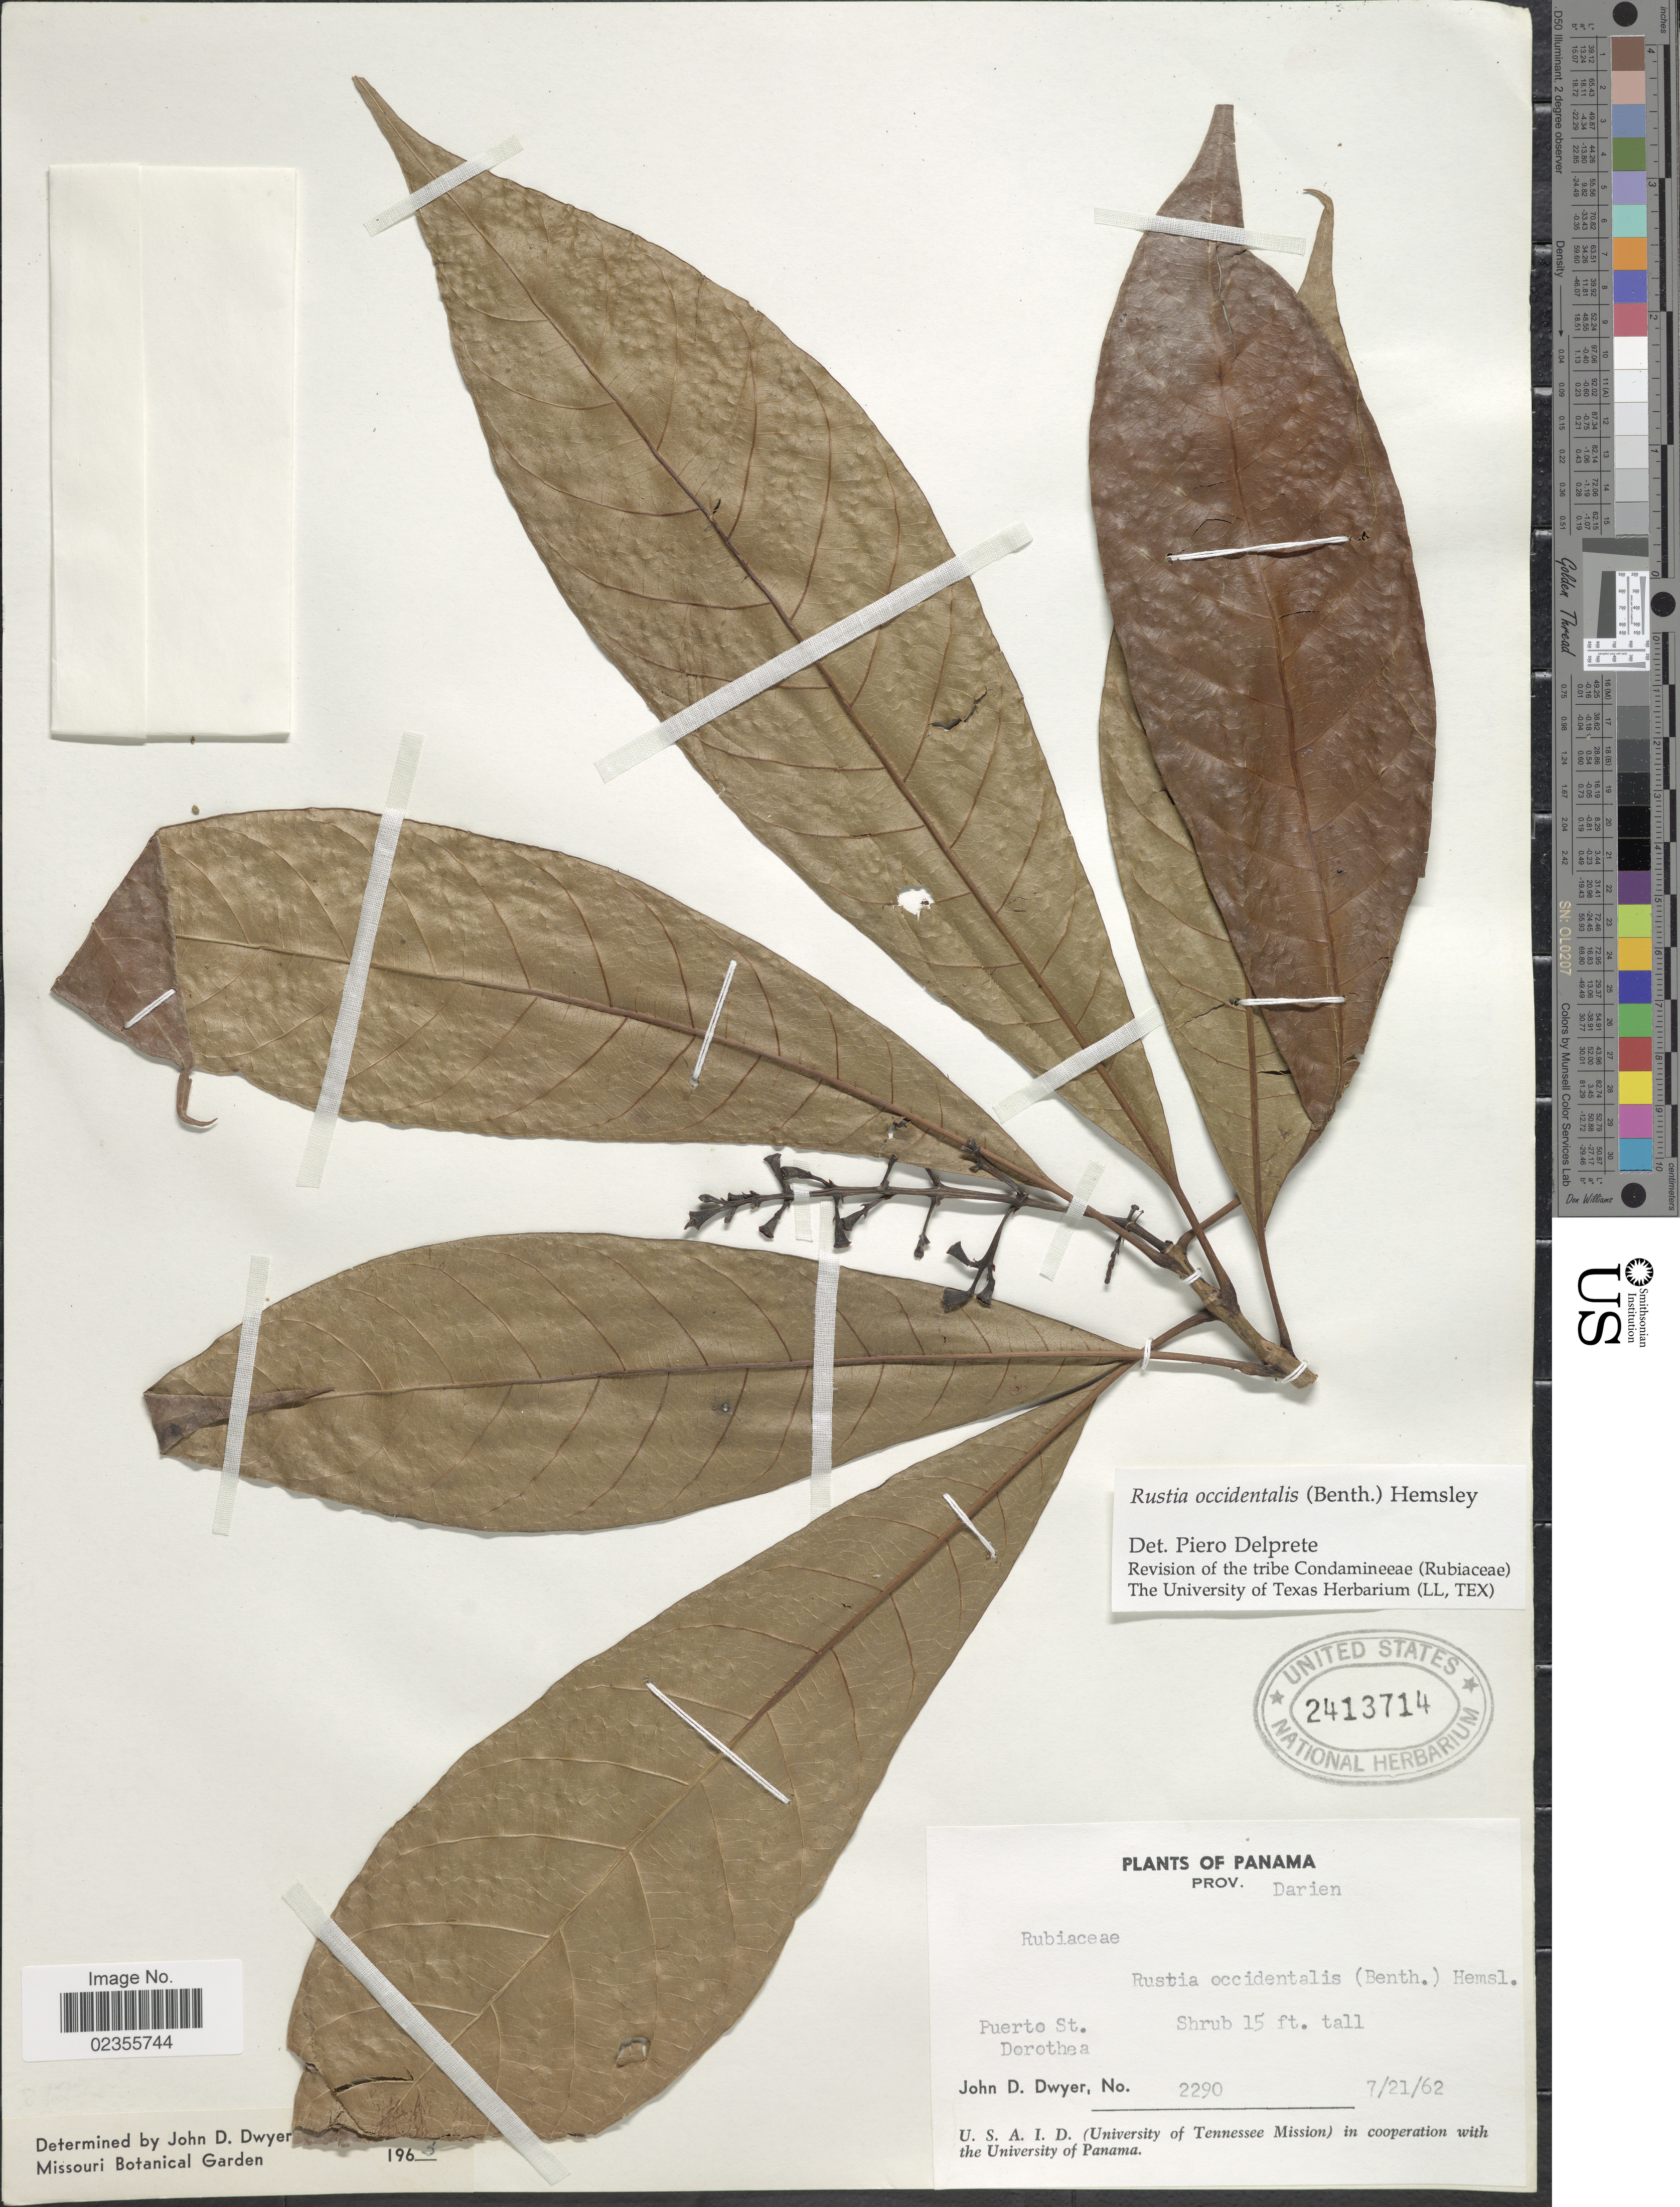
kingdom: Plantae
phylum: Tracheophyta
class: Magnoliopsida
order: Gentianales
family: Rubiaceae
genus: Rustia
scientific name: Rustia occidentalis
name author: (Benth.) Hemsl.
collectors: J. D. Dwyer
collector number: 2290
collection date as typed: Transcribed d/m/y: 21/7/62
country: Panama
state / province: Darién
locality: Puerto St. Dorothea.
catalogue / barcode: US 2413714